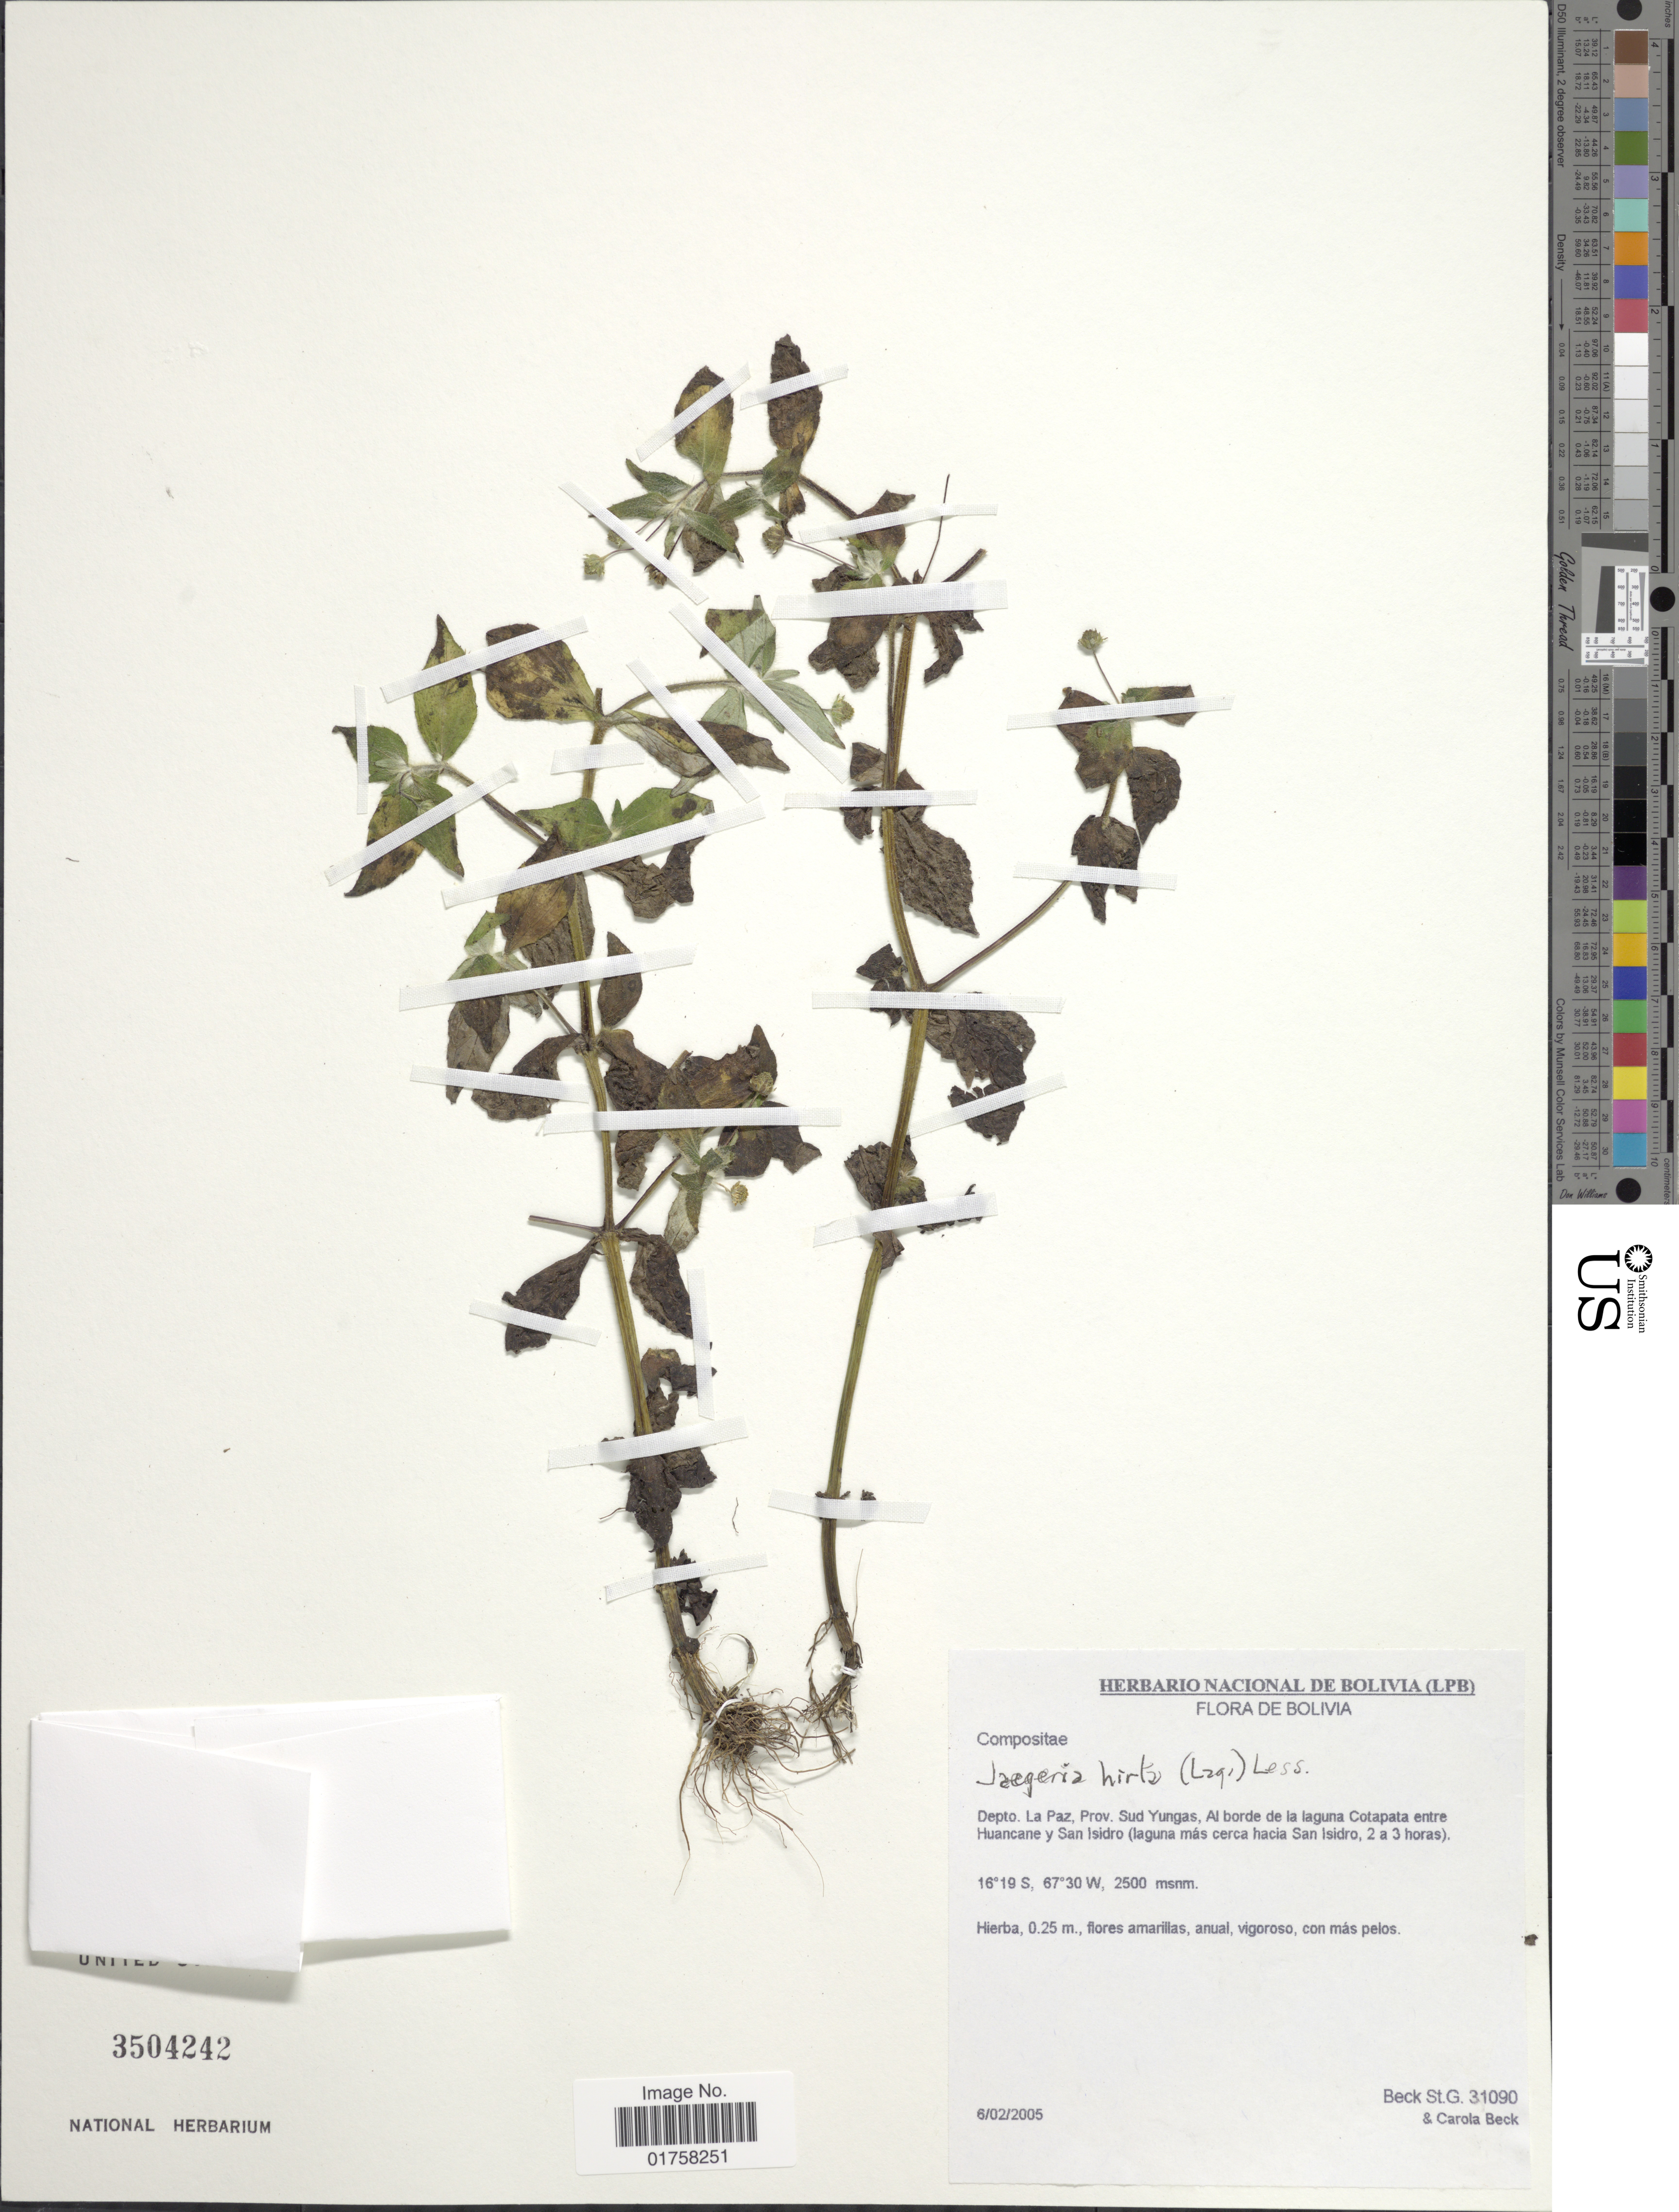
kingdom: Plantae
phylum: Tracheophyta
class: Magnoliopsida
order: Asterales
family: Asteraceae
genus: Jaegeria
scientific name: Jaegeria hirta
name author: (Lag.) Less.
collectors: S. G. Beck & C. K. Beck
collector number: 31090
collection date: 2005-02-06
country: Bolivia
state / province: La Paz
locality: Prov. Sud Yungas, Al borde de la laguna Cotapata entre Huancane y San Isidro (laguna más cerca hacia San Isidro, 2 a 3 horas)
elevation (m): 2500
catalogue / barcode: US 3504242